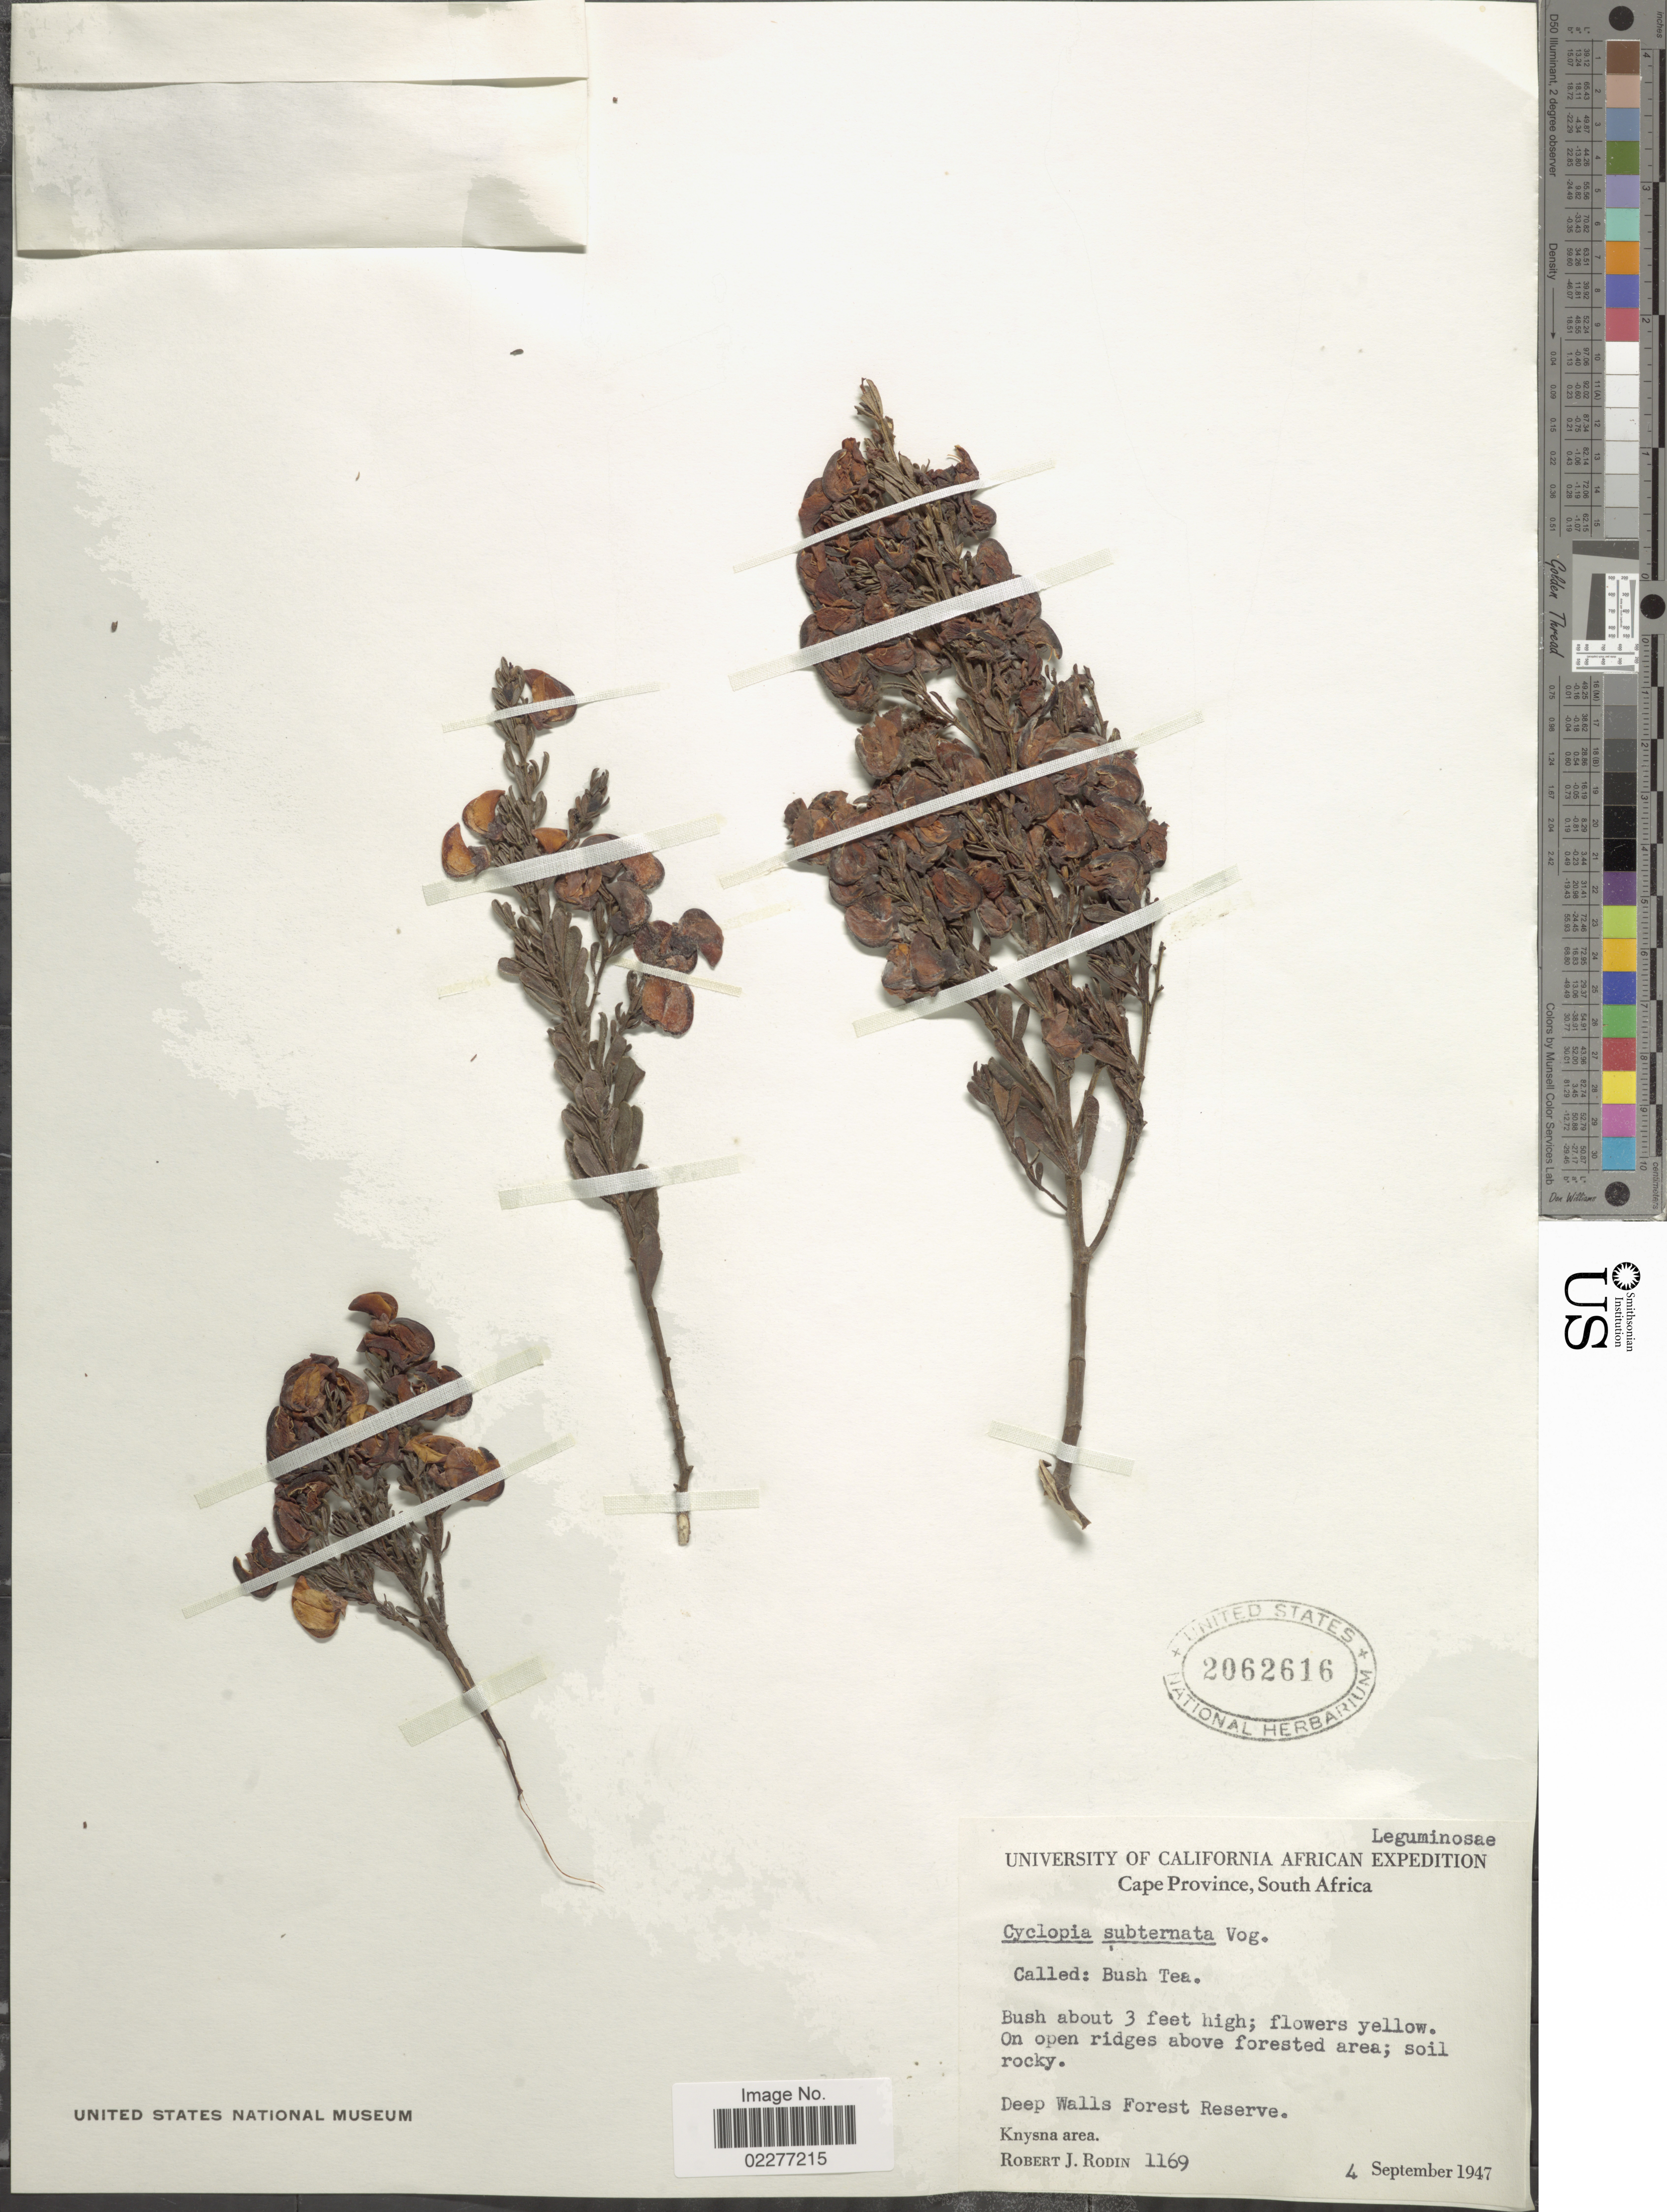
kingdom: Plantae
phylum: Tracheophyta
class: Magnoliopsida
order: Fabales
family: Fabaceae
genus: Cyclopia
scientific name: Cyclopia subternata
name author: Vogel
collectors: R. J. Rodin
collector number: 1169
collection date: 1947-09-04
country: South Africa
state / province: Western Cape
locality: On open ridges above forested area; soil rocky. Deep Walls Forest Reserve, Knysna area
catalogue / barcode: US 2062616